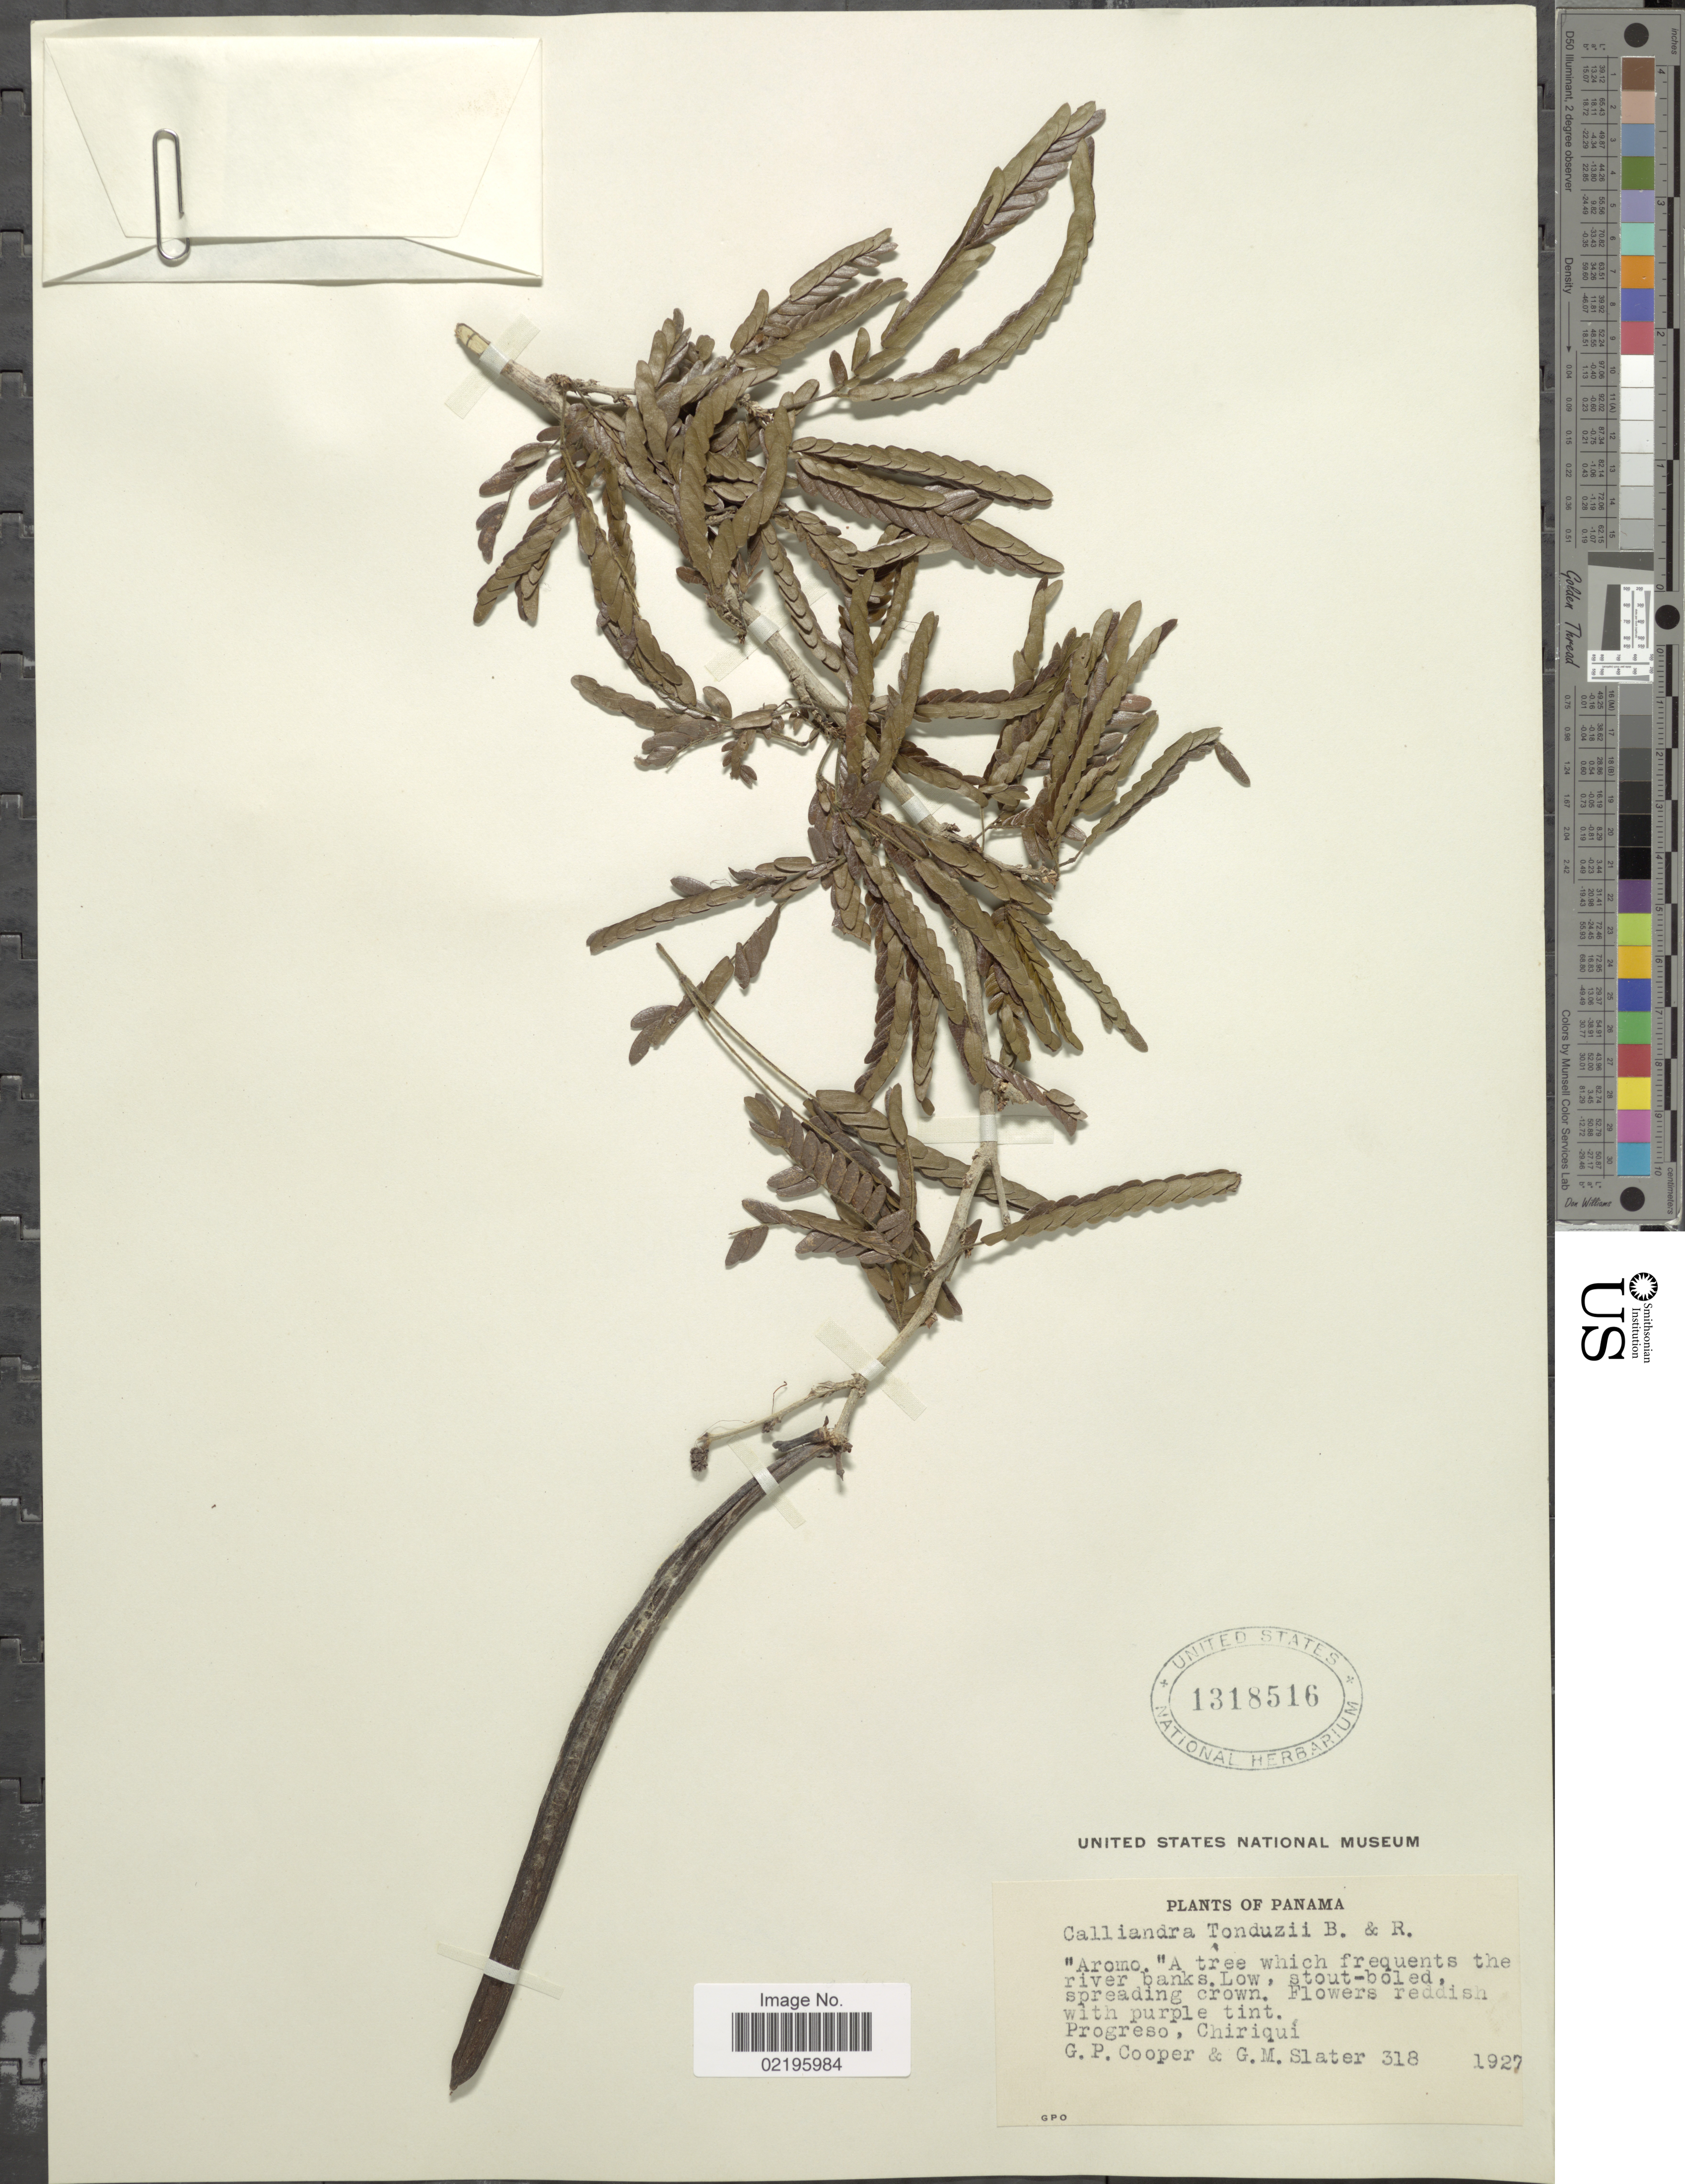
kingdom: Plantae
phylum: Tracheophyta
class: Magnoliopsida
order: Fabales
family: Fabaceae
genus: Calliandra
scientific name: Calliandra tonduzii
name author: (Britton) Standl.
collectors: G. Cooper & G. Slater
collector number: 318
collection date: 1927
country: Panama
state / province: Chiriqui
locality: Progreso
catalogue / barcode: US 1318516